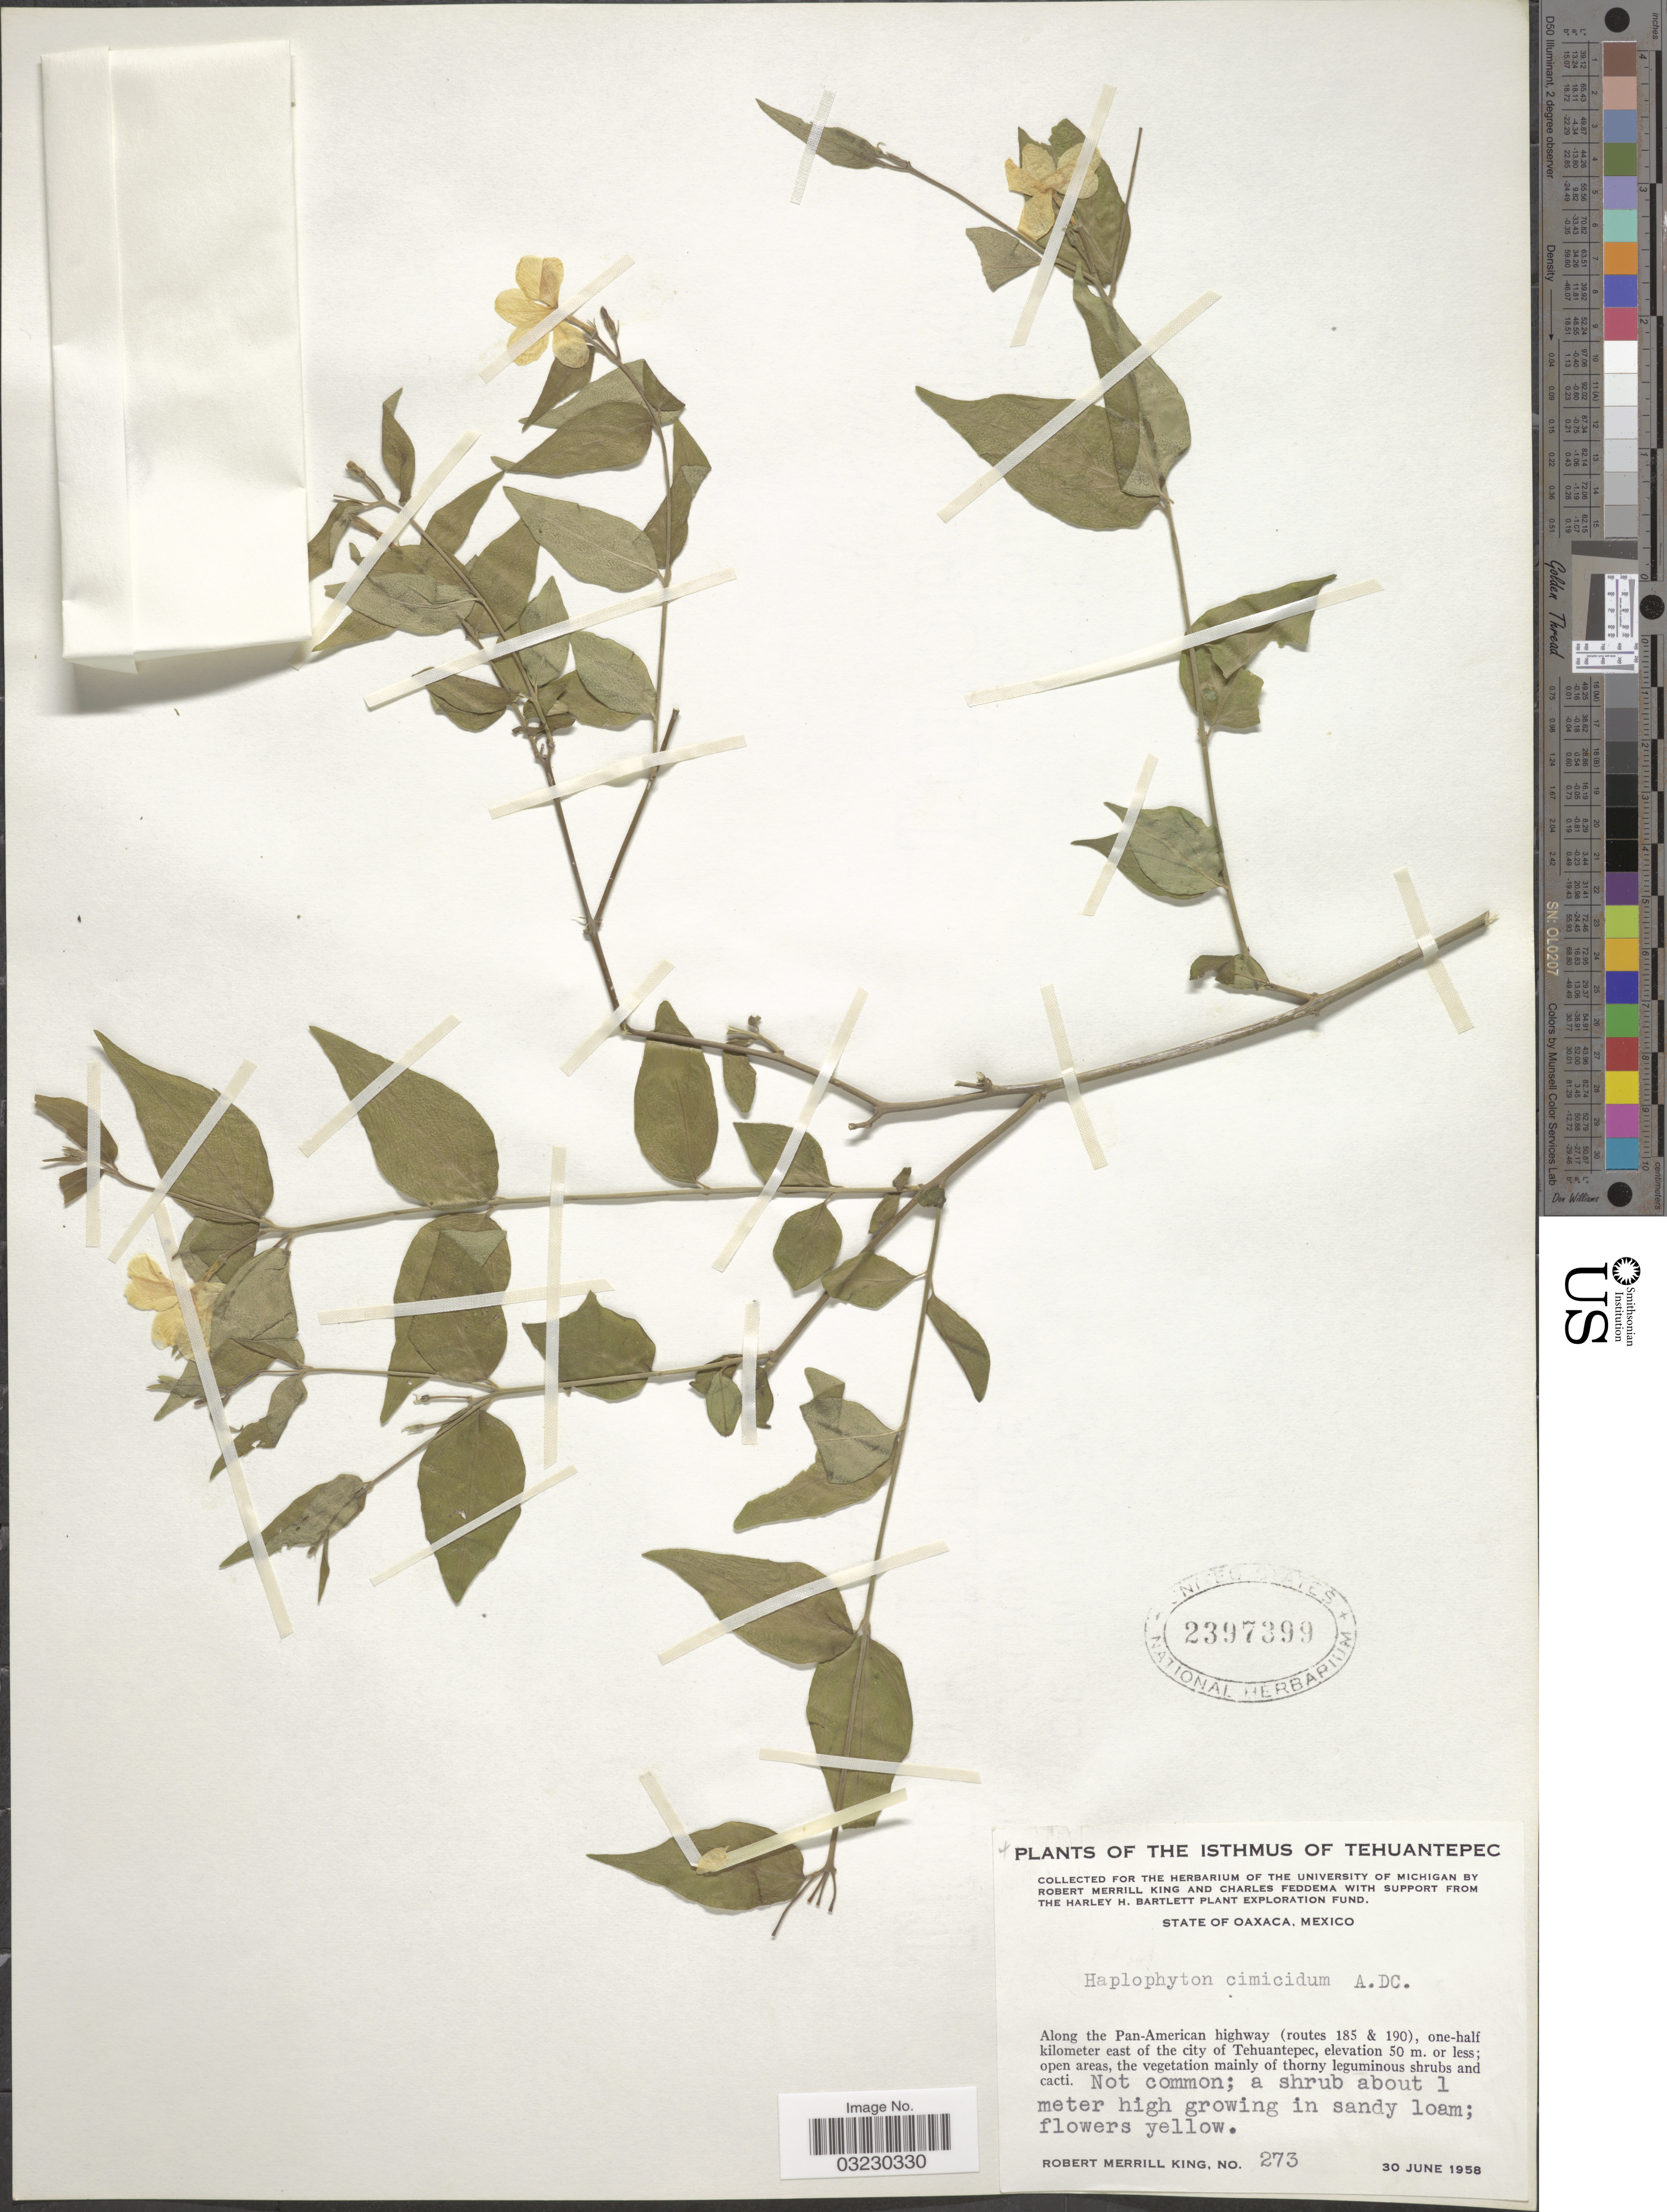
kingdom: Plantae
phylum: Tracheophyta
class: Magnoliopsida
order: Gentianales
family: Apocynaceae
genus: Haplophyton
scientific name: Haplophyton cimicidum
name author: A. DC.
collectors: R. M. King & C. Feddema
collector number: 273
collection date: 1958-06-30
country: Mexico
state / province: Oaxaca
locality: The Isthmus of Tehuantepec. State of Oaxaca. Along the Pan-American highway (route 185 & 190), one-half kilometer east of the city of Tehuantepec.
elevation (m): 50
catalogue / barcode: US 2397399